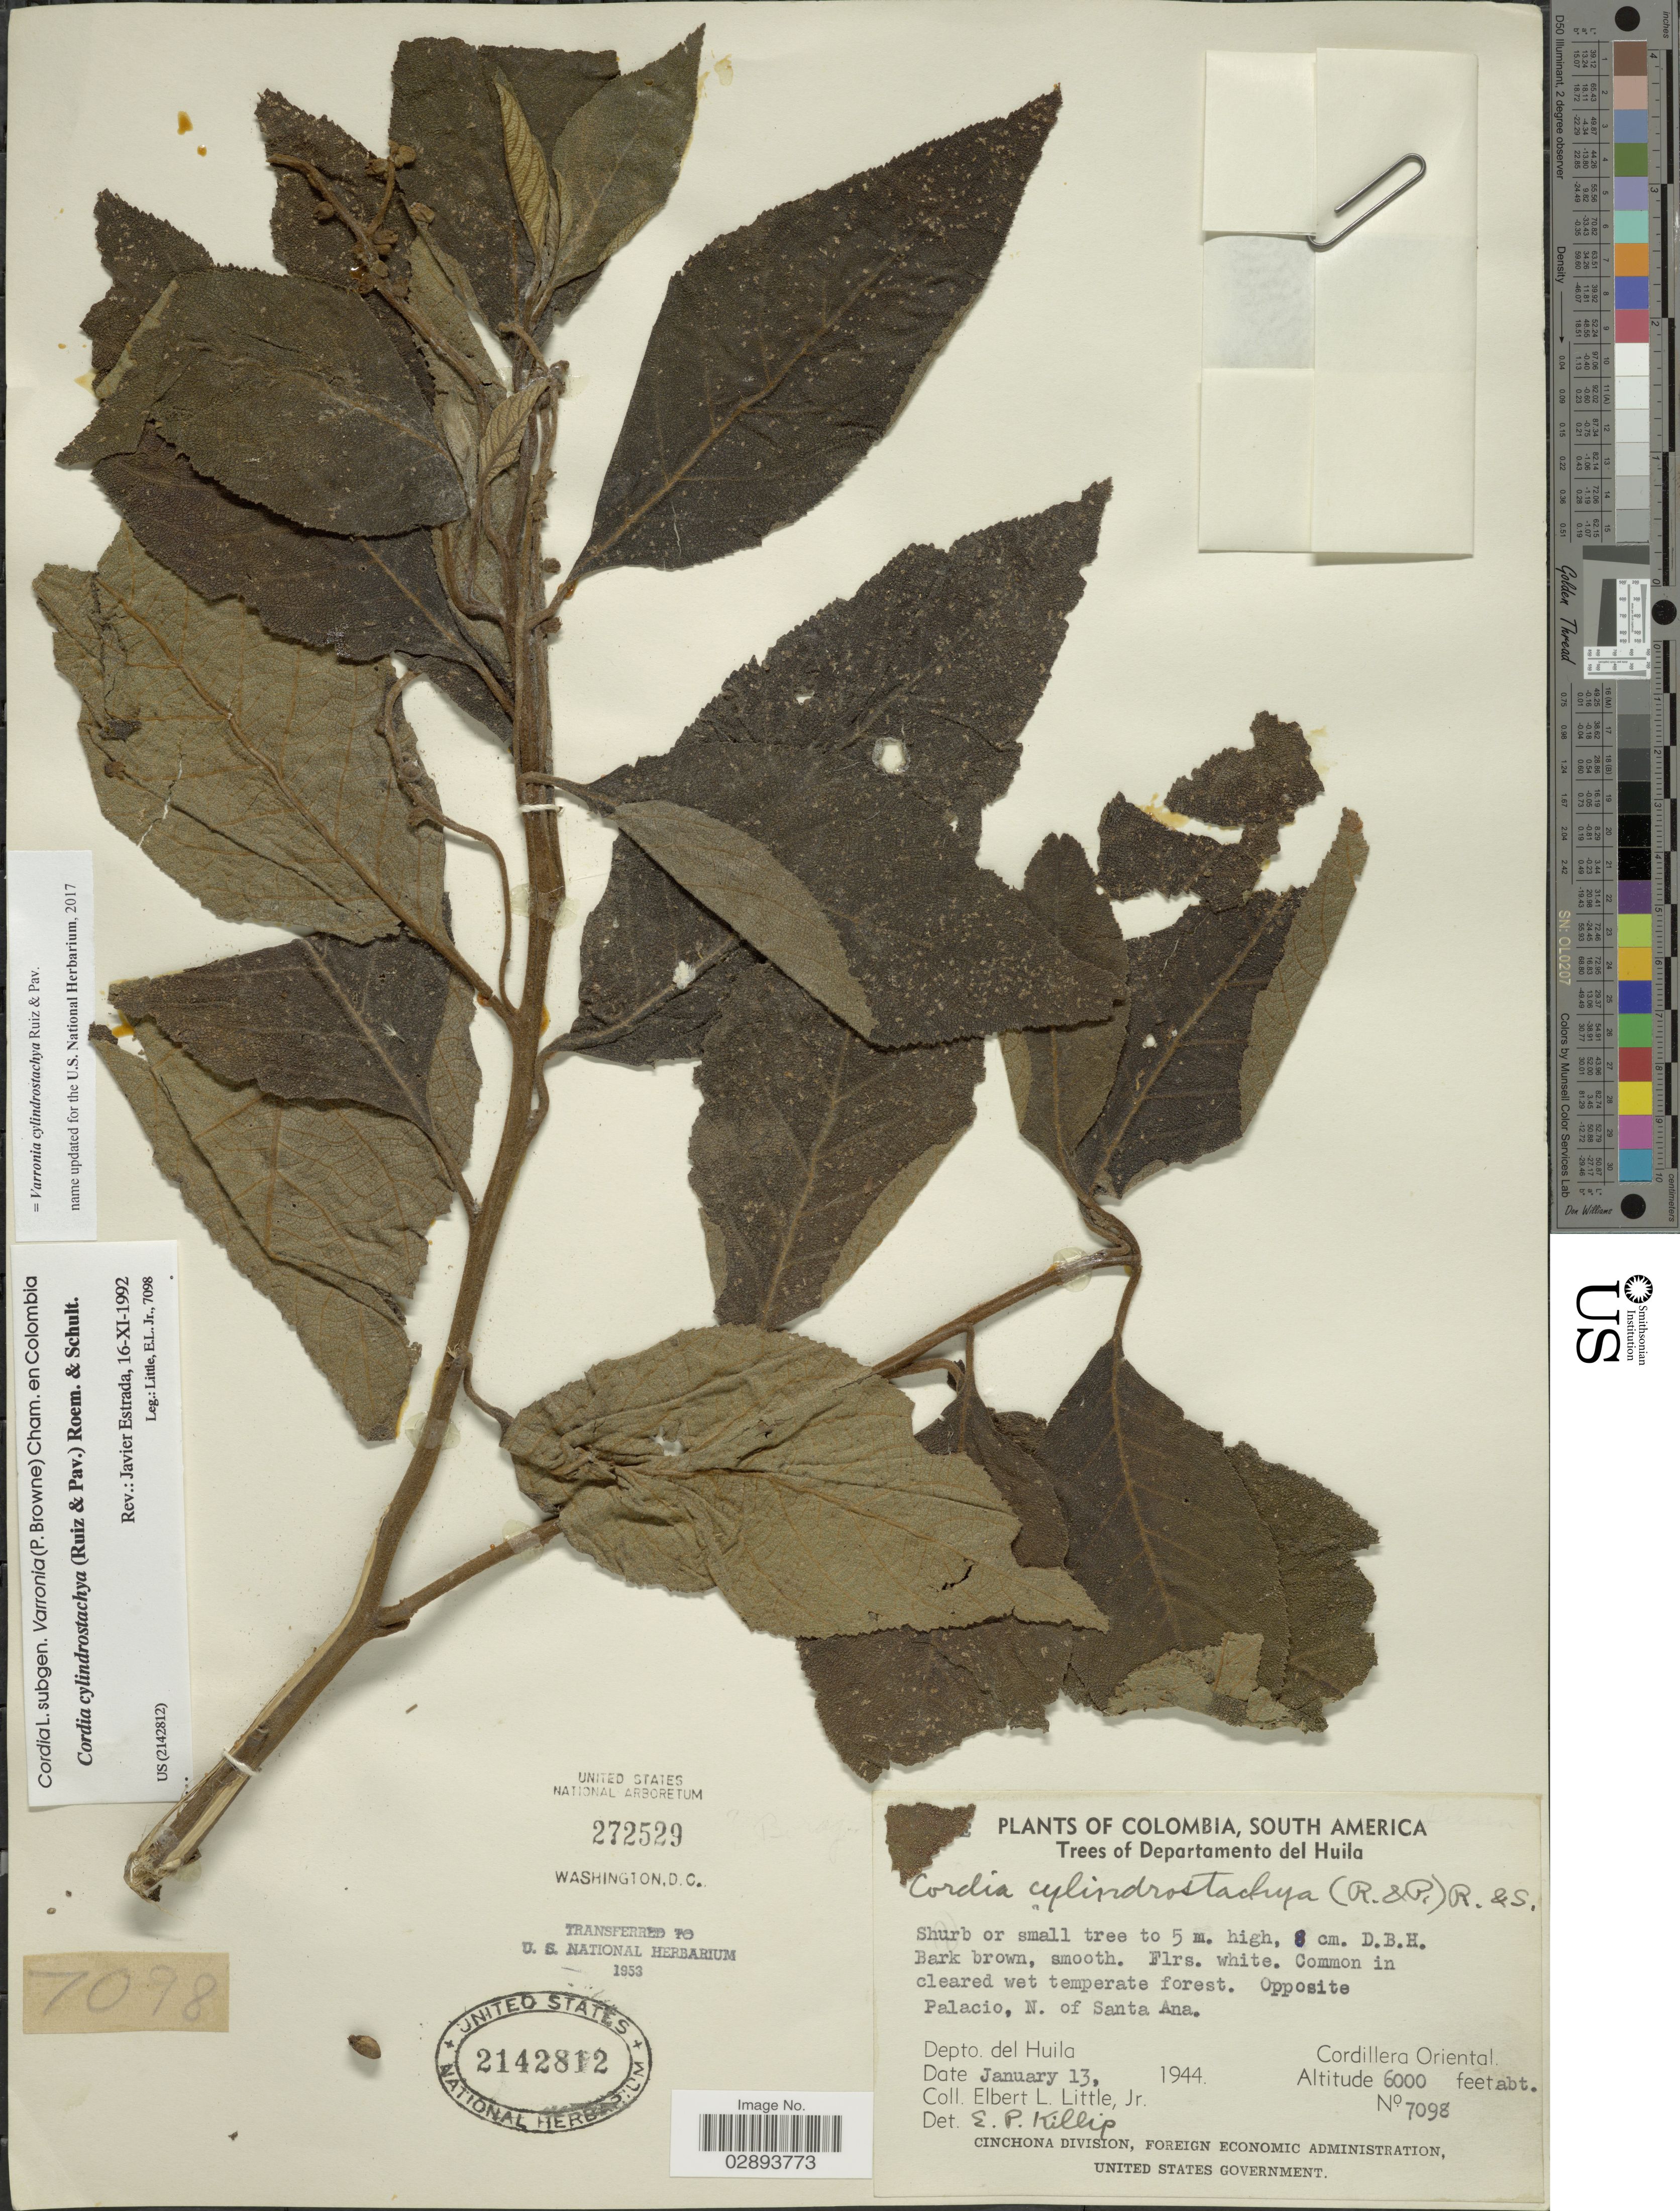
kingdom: Plantae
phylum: Tracheophyta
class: Magnoliopsida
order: Boraginales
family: Cordiaceae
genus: Varronia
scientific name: Varronia cylindrostachya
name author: Ruiz & Pav.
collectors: E. L. Little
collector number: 7098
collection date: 1944-01-13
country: Colombia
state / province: Huila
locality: Trees of Department del Huila, Opposite Palacio, N. of Santa Ana, Cordillera Oriental.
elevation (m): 1829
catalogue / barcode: US 2142812